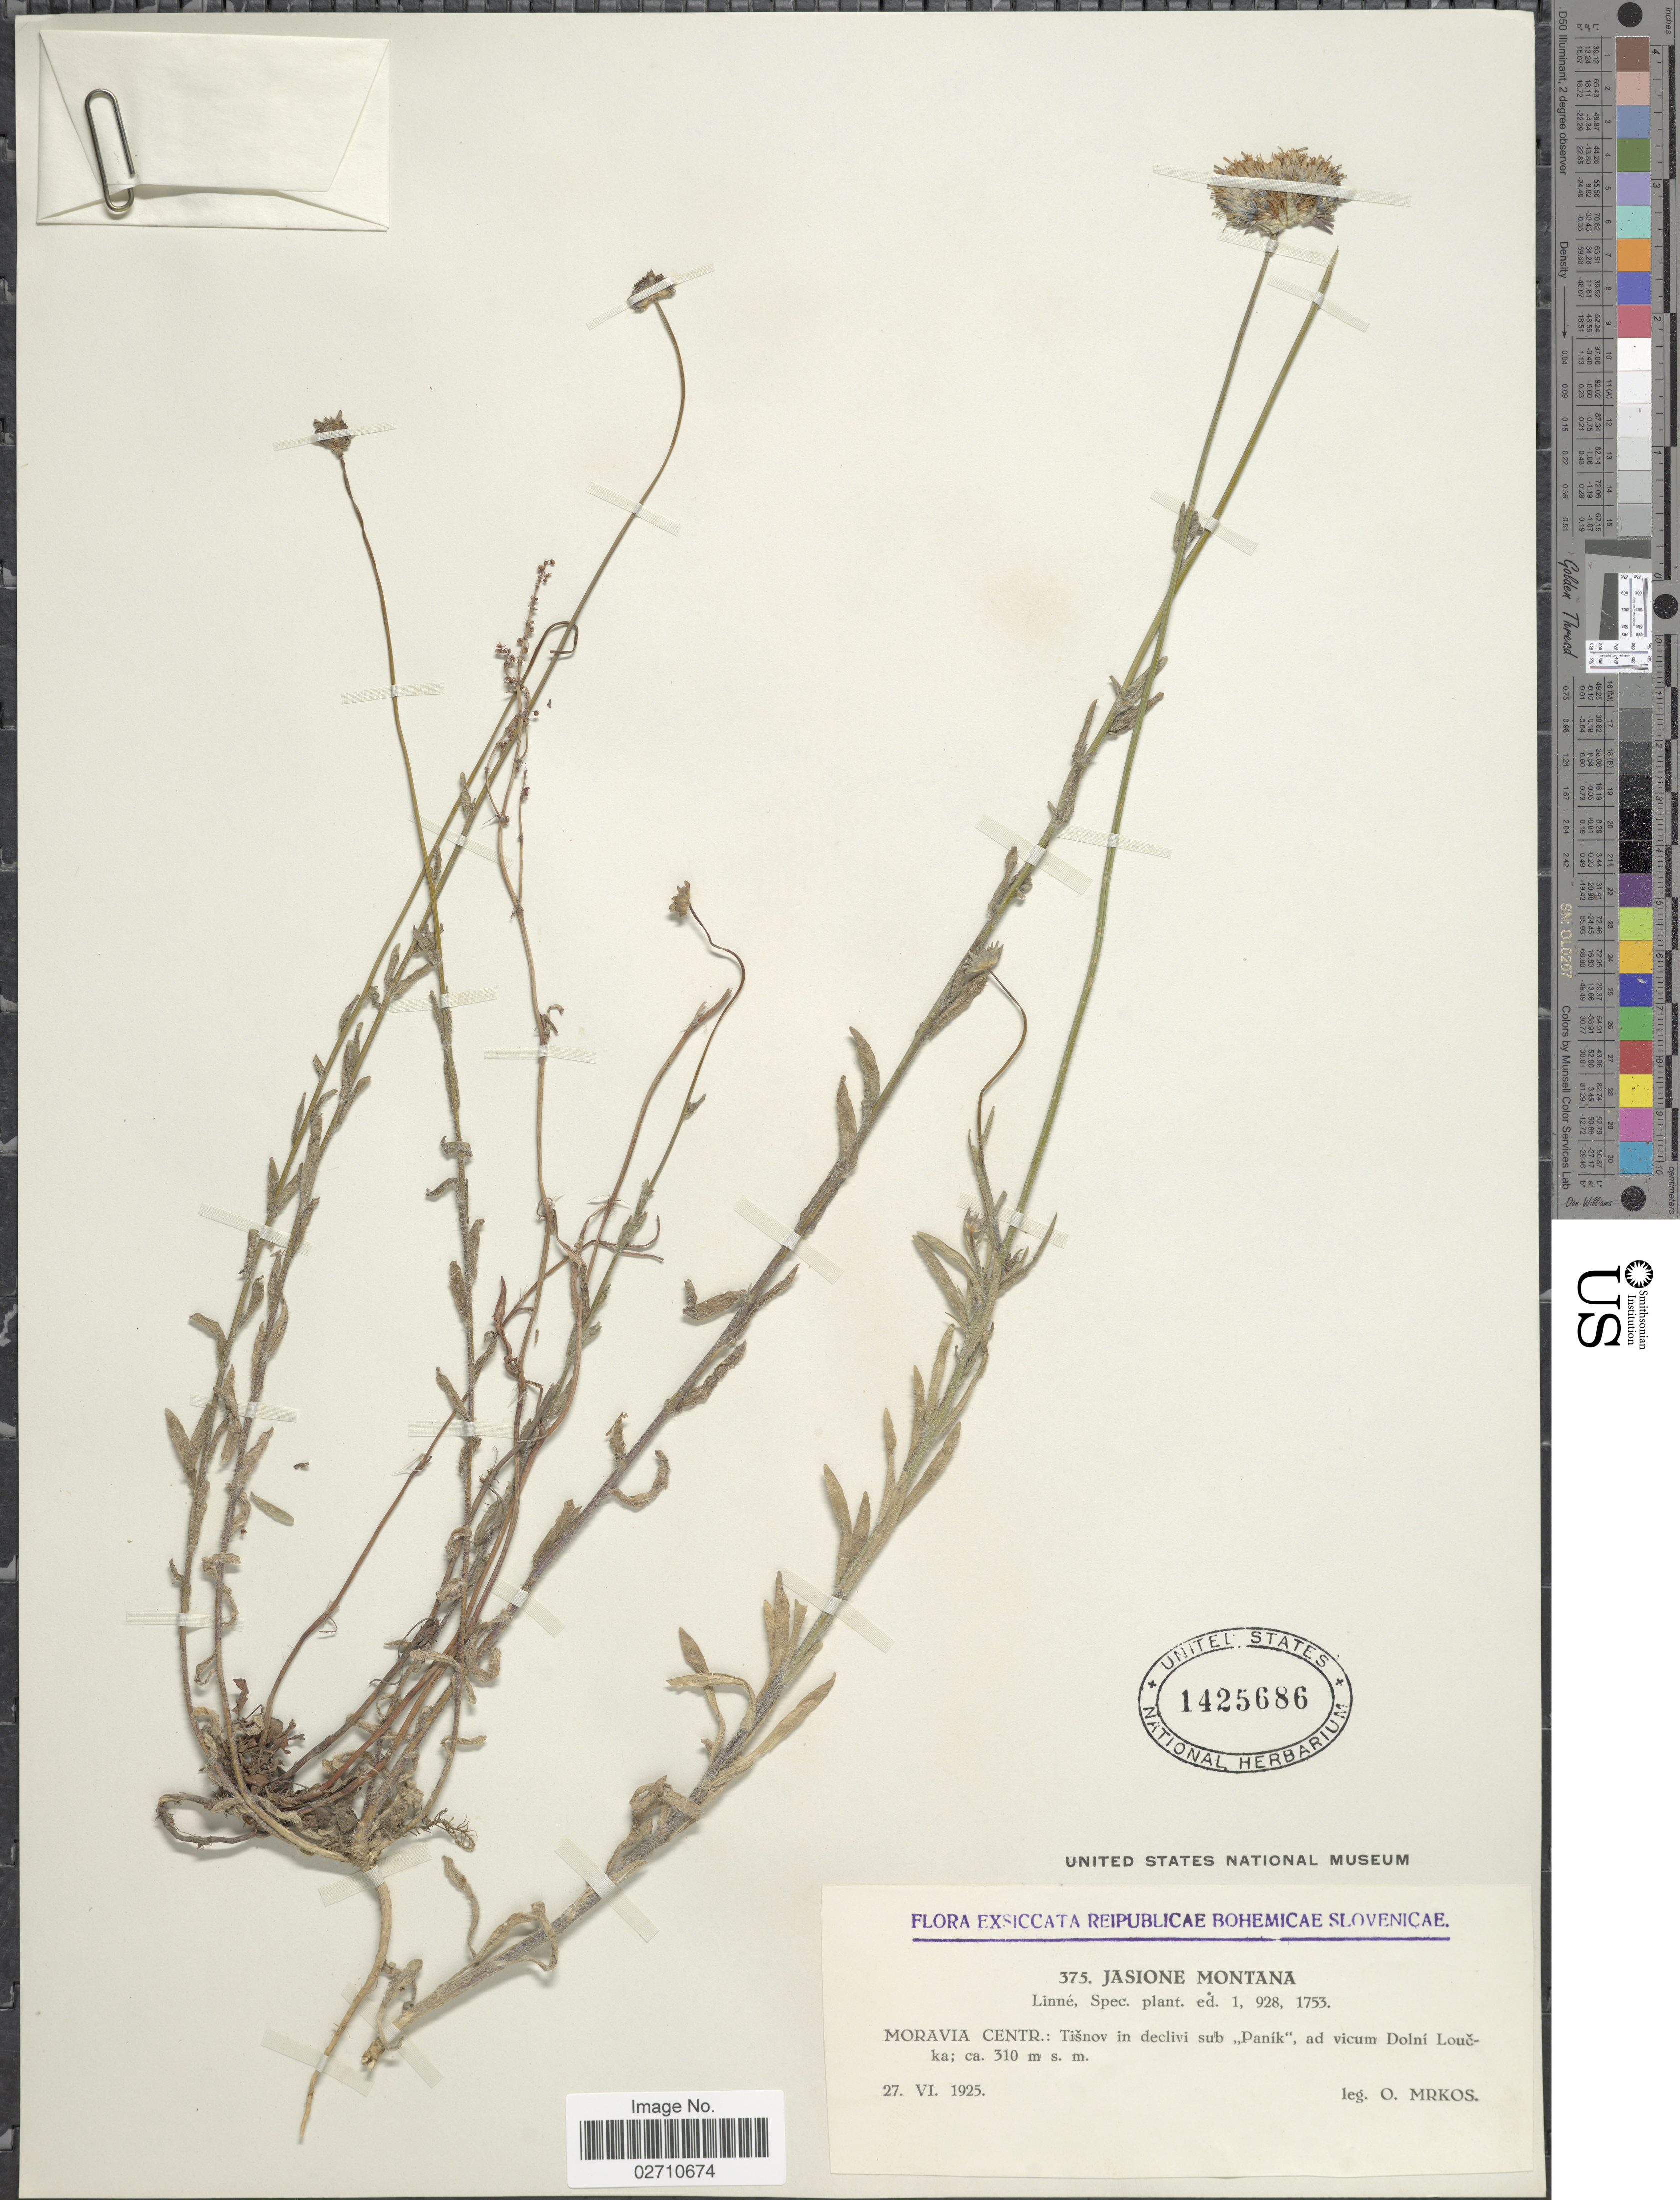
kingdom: Plantae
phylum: Tracheophyta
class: Magnoliopsida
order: Asterales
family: Campanulaceae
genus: Jasione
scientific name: Jasione montana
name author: L.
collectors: O. Mrkos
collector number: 375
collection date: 1925-06-27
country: Slovenia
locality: Reipublicae Bohemicae Slovenicae, Moravia Centr.: Tisnow in declivi sub. "Panik", ad vicum Dolni Loucka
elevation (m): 310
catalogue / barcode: US 1425686